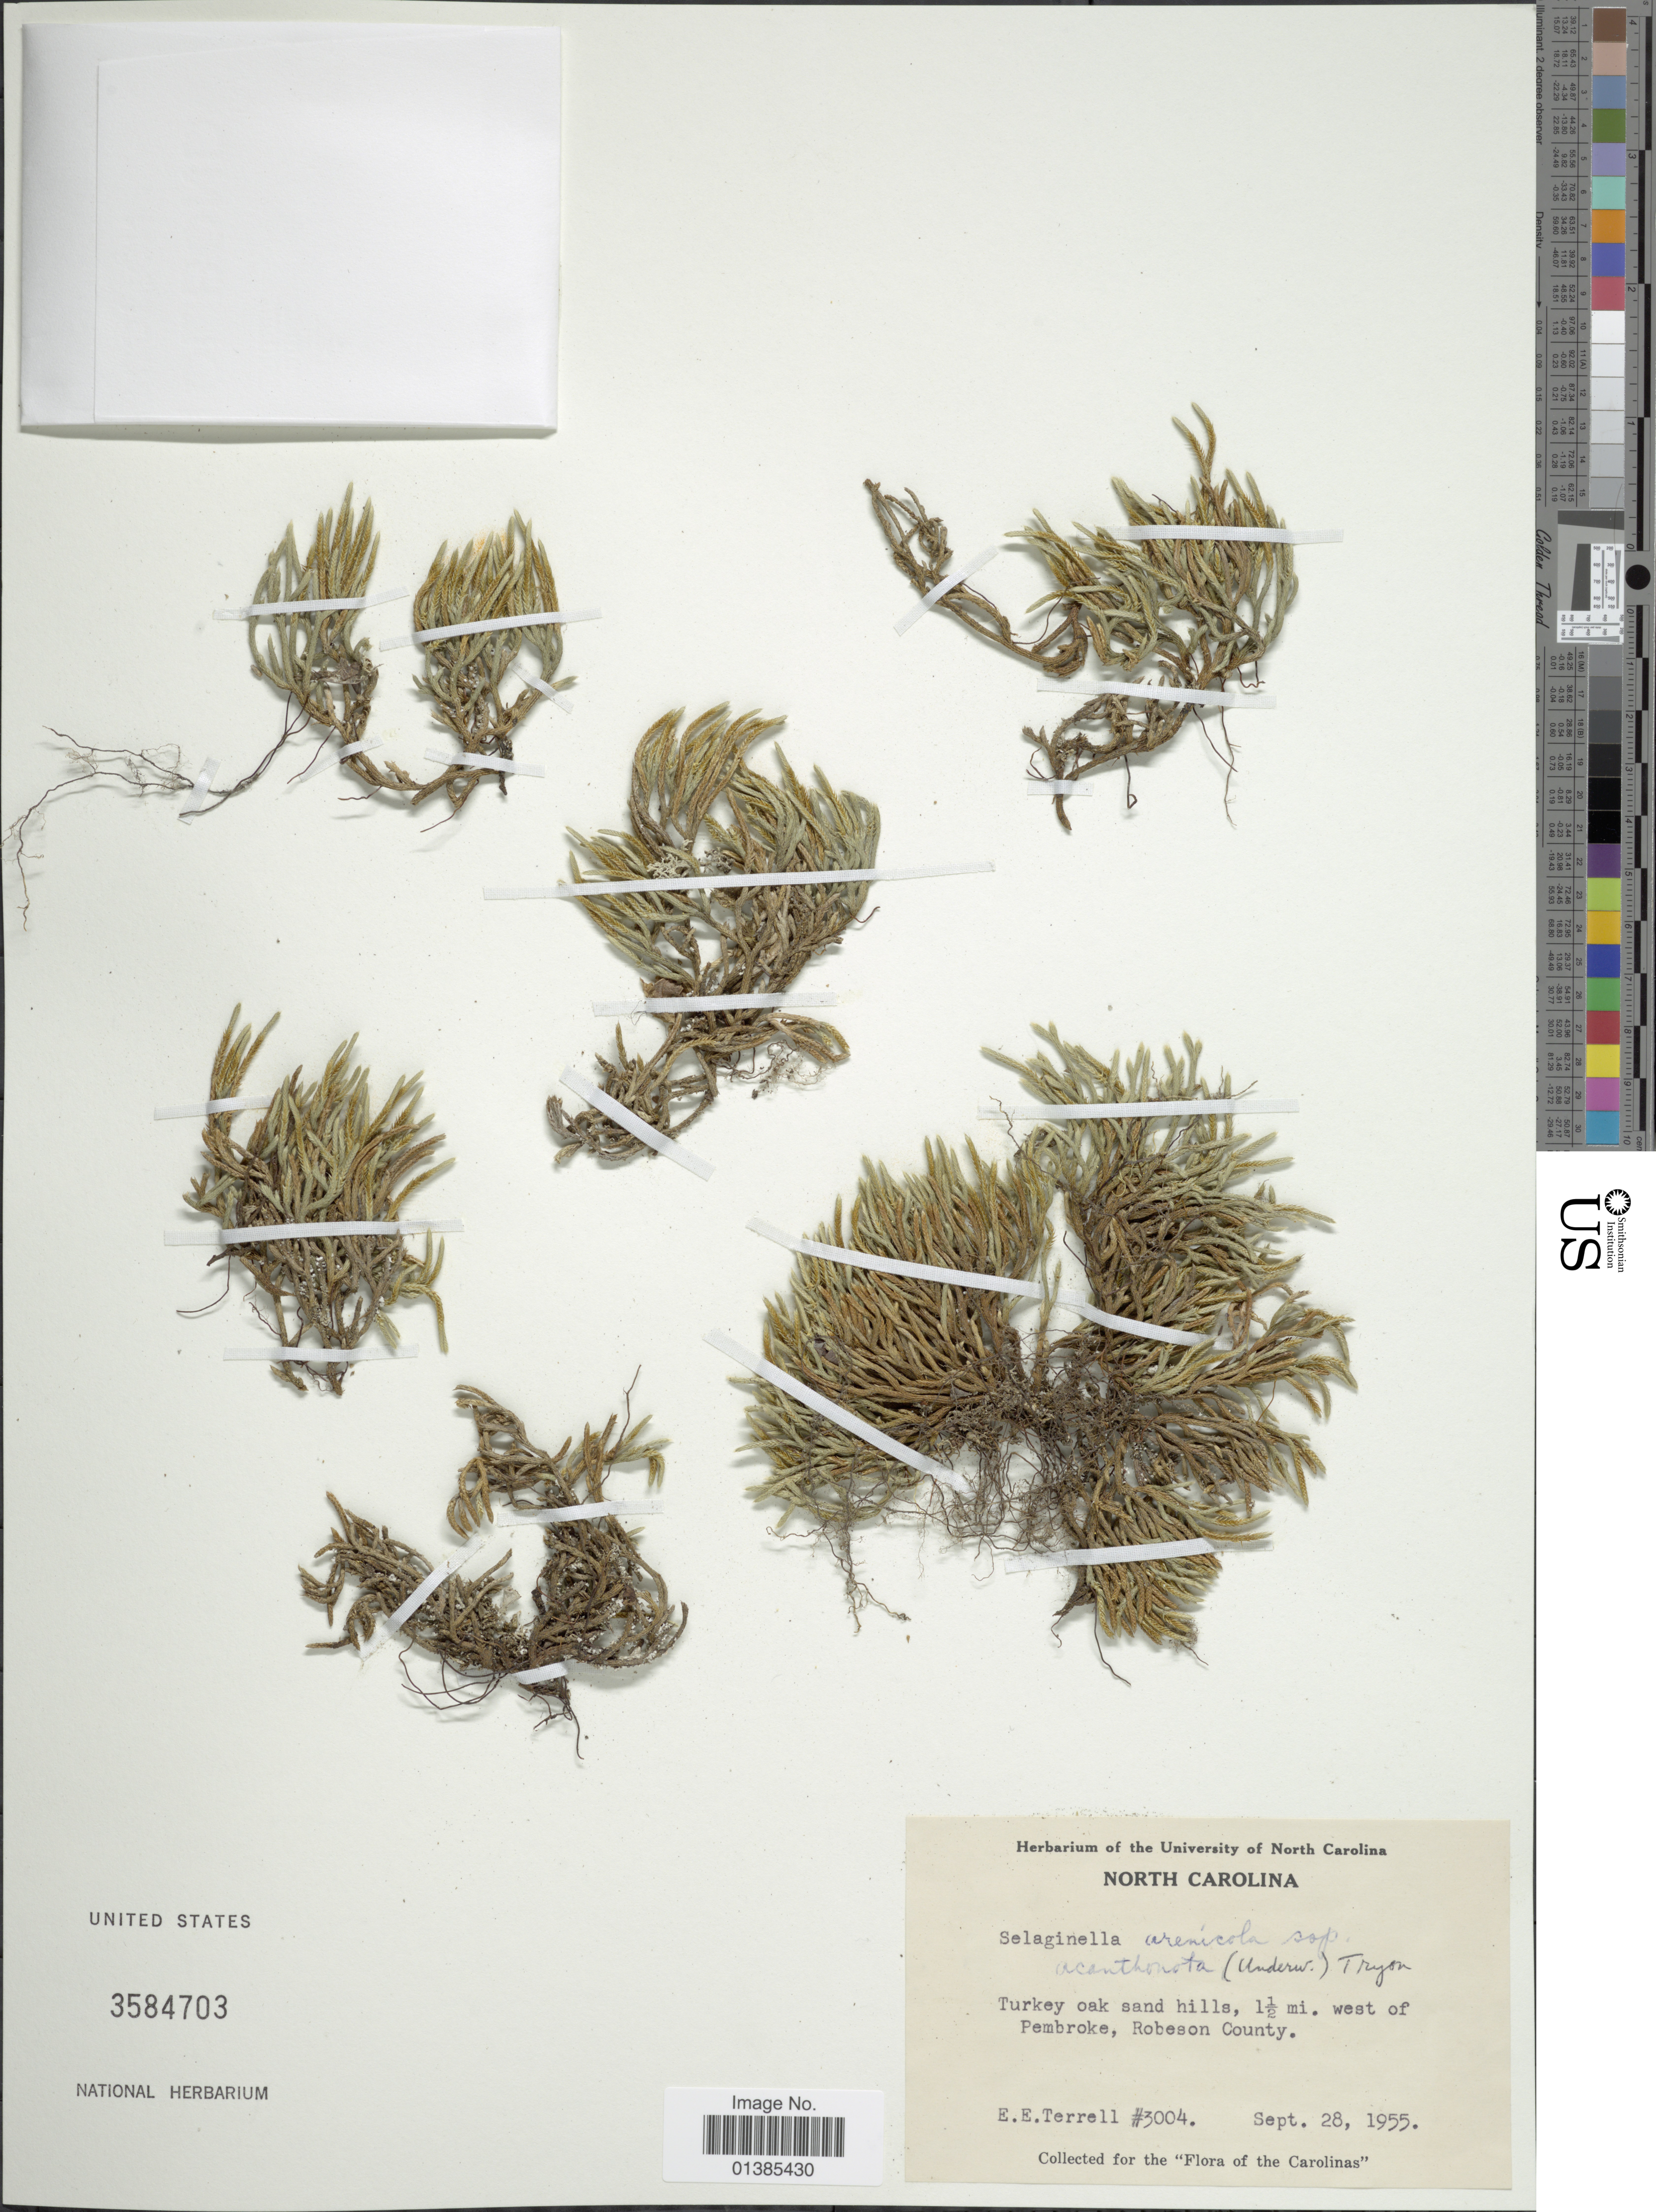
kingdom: Plantae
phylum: Tracheophyta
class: Lycopodiopsida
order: Selaginellales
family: Selaginellaceae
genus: Selaginella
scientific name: Selaginella arenicola subsp. acanthonota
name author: (Underw.) R.M. Tryon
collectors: E. E. Terrell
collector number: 3004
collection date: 1955-09-28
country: United States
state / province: North Carolina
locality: Turkey oak sand hills, 1½ mi. west of Pembroke, Robeson County.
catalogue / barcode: US 3584703